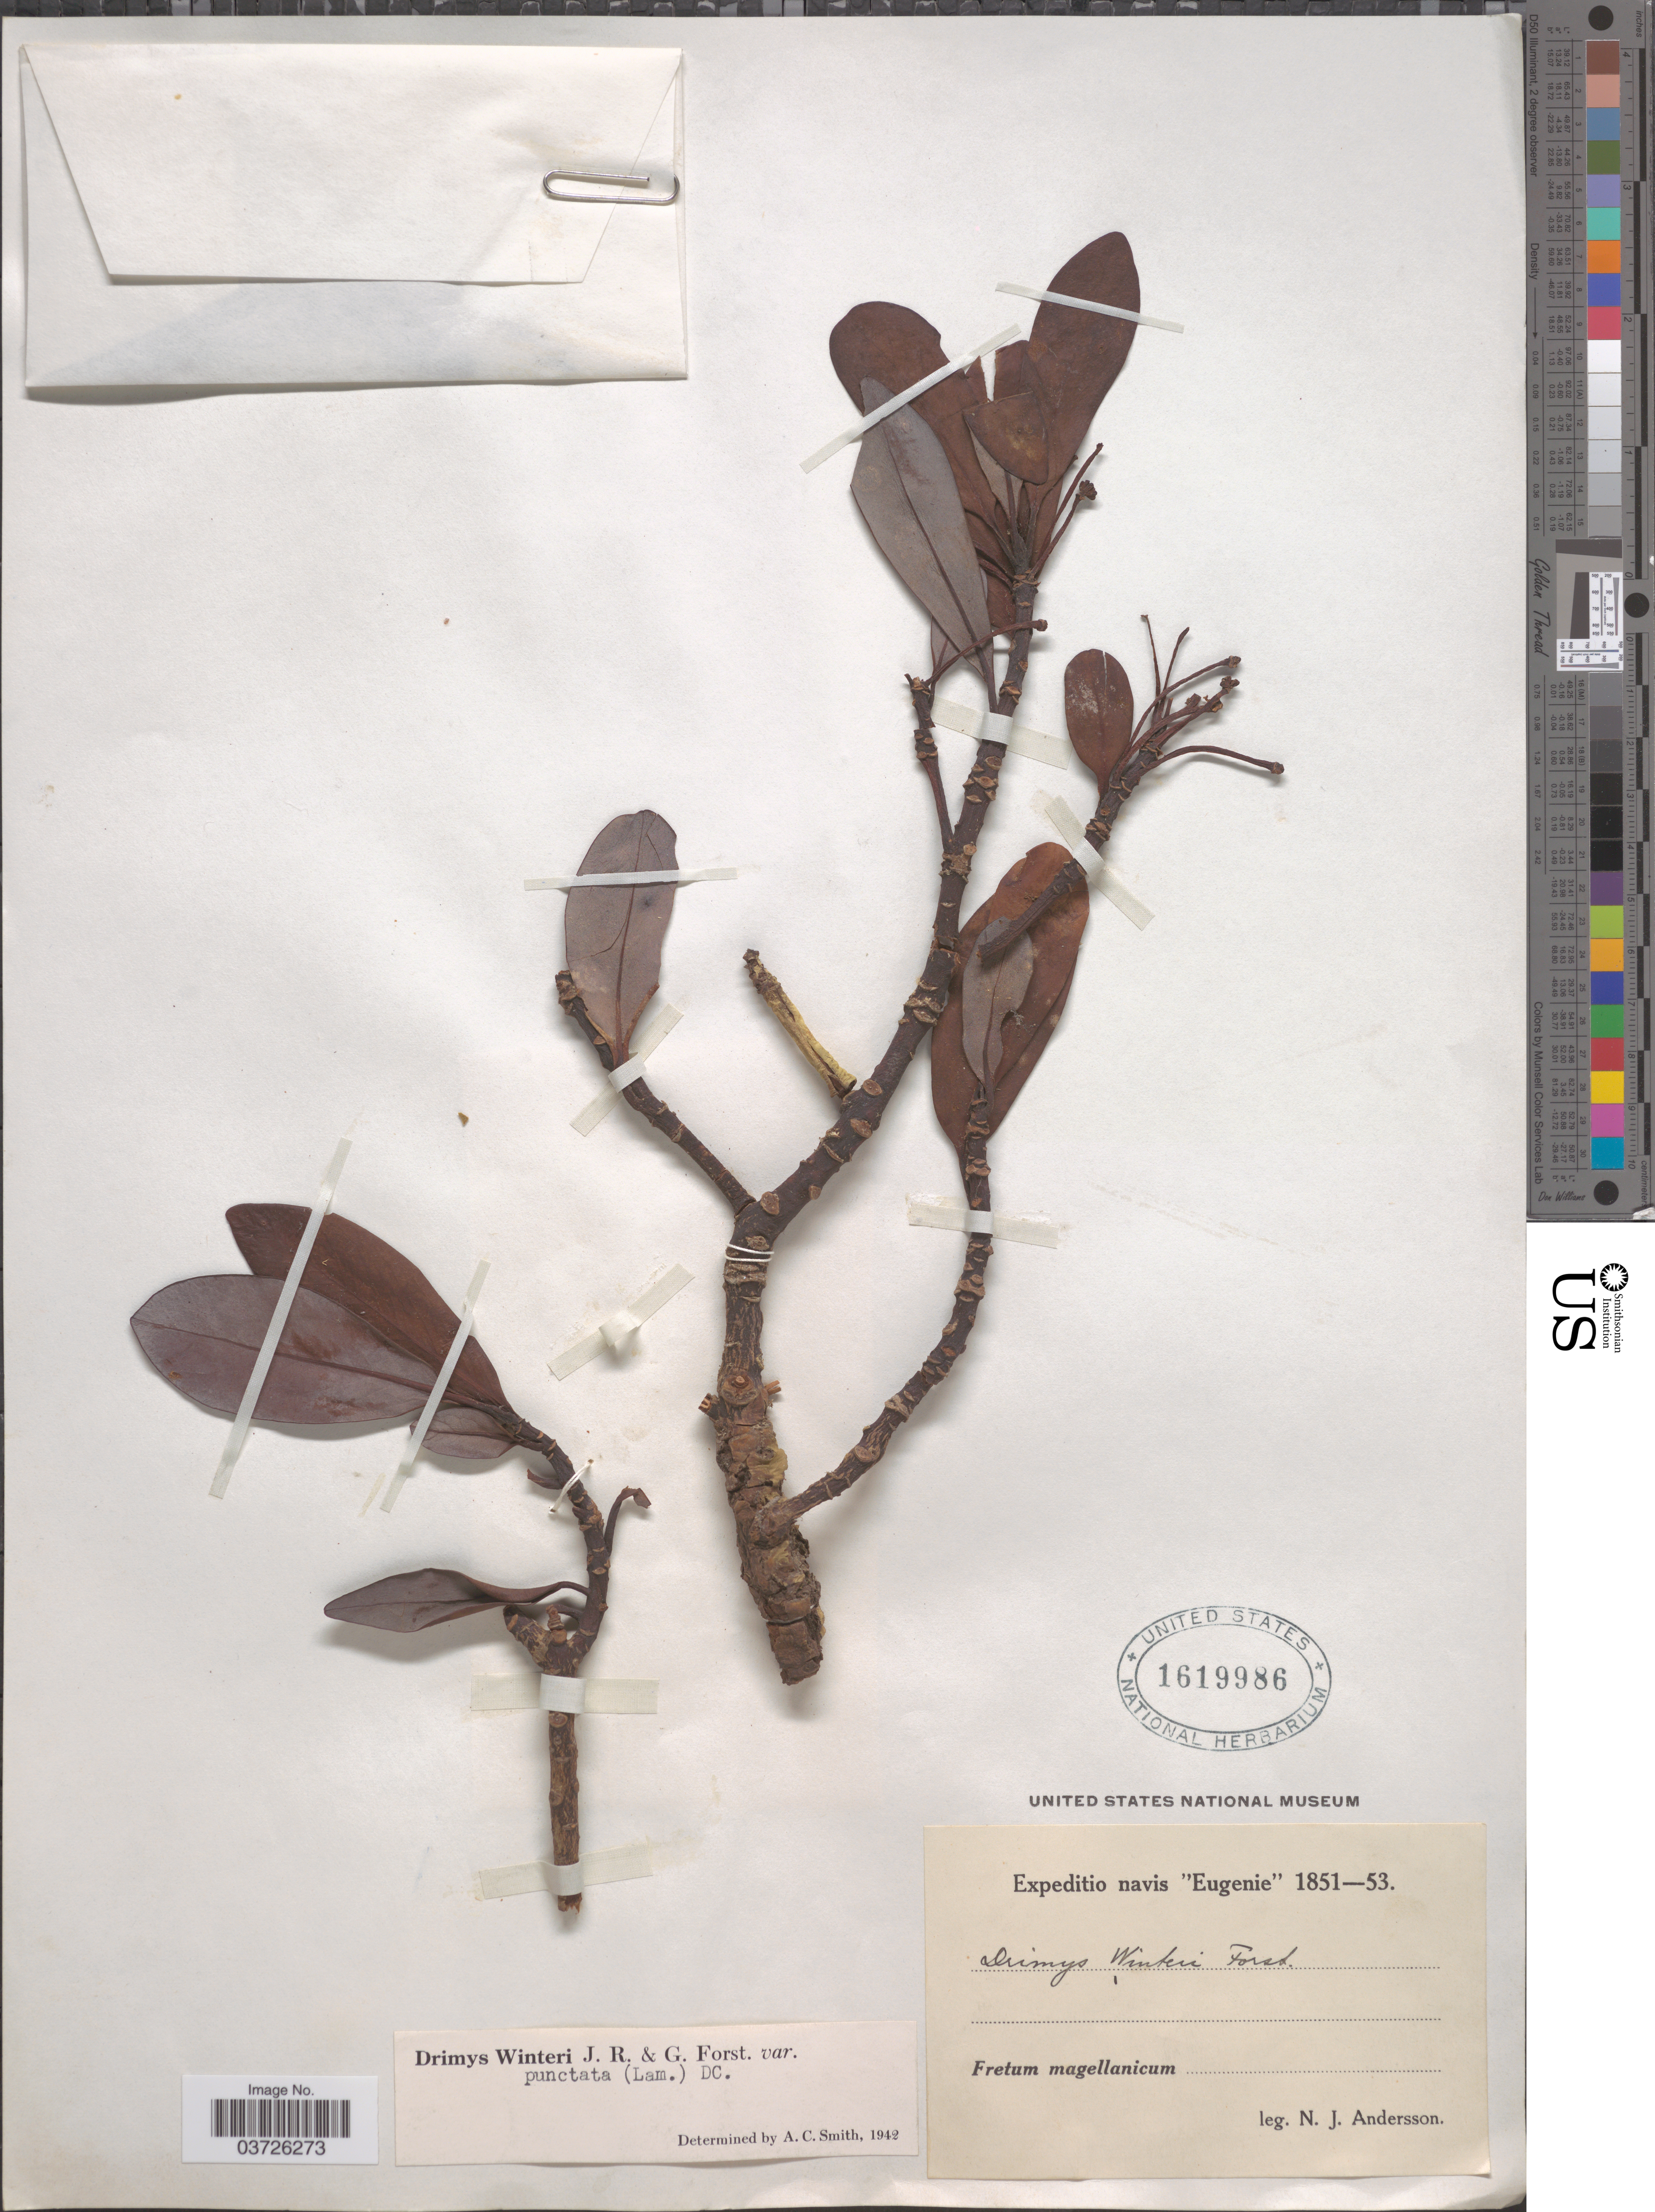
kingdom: Plantae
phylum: Tracheophyta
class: Magnoliopsida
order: Canellales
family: Winteraceae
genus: Drimys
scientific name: Drimys winteri var. winteri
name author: J.R. Forst. & G. Forst.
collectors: N. J. Andersson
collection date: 1851/1853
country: Chile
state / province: Magallanes y de la Antártica Chilena (XII)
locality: Fretum magellanicum.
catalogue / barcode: US 1619986